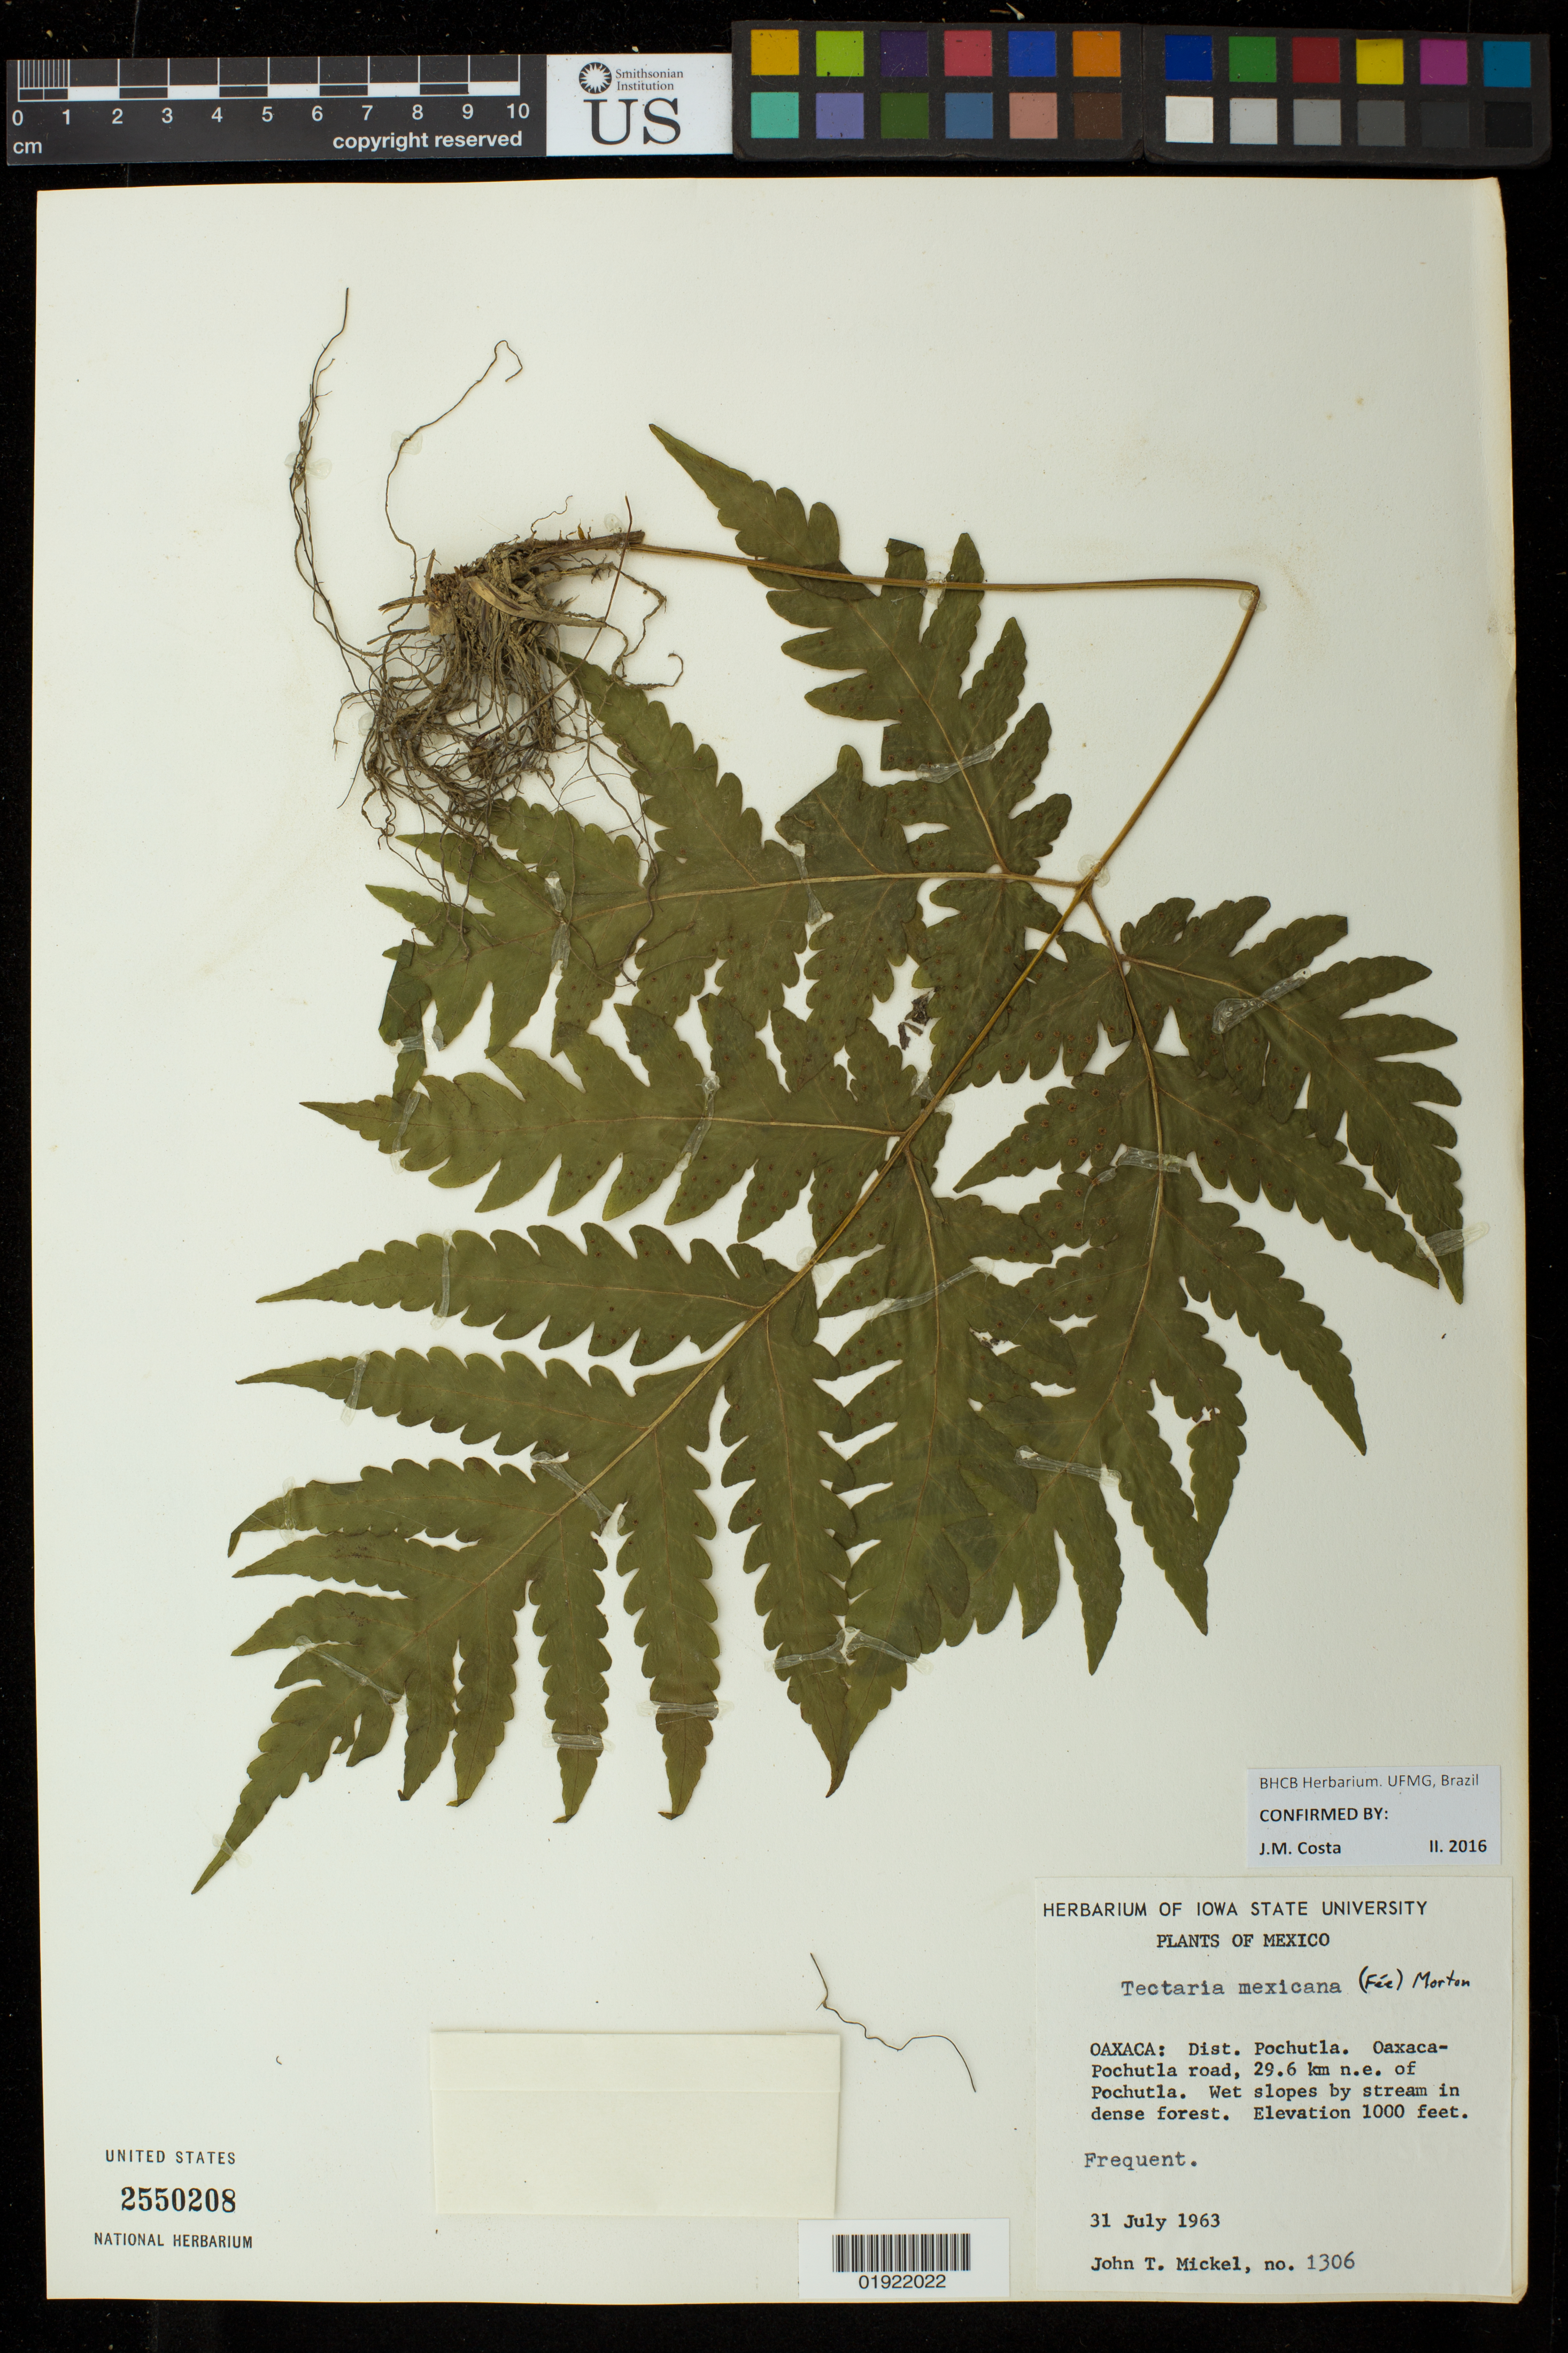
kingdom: Plantae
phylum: Tracheophyta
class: Polypodiopsida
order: Polypodiales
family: Tectariaceae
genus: Tectaria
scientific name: Tectaria mexicana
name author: (Fée) C.V. Morton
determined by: Costa, J. M.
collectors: J. T. Mickel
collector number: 1306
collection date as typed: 31 July 1963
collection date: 1963-07-31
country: Mexico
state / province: Oaxaca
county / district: Pochutla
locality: Oaxaca-Pochutla road, 29.6 km n.e. of Pochutla.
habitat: wet slopes by stream in dense forest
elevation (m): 305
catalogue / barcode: US 2550208